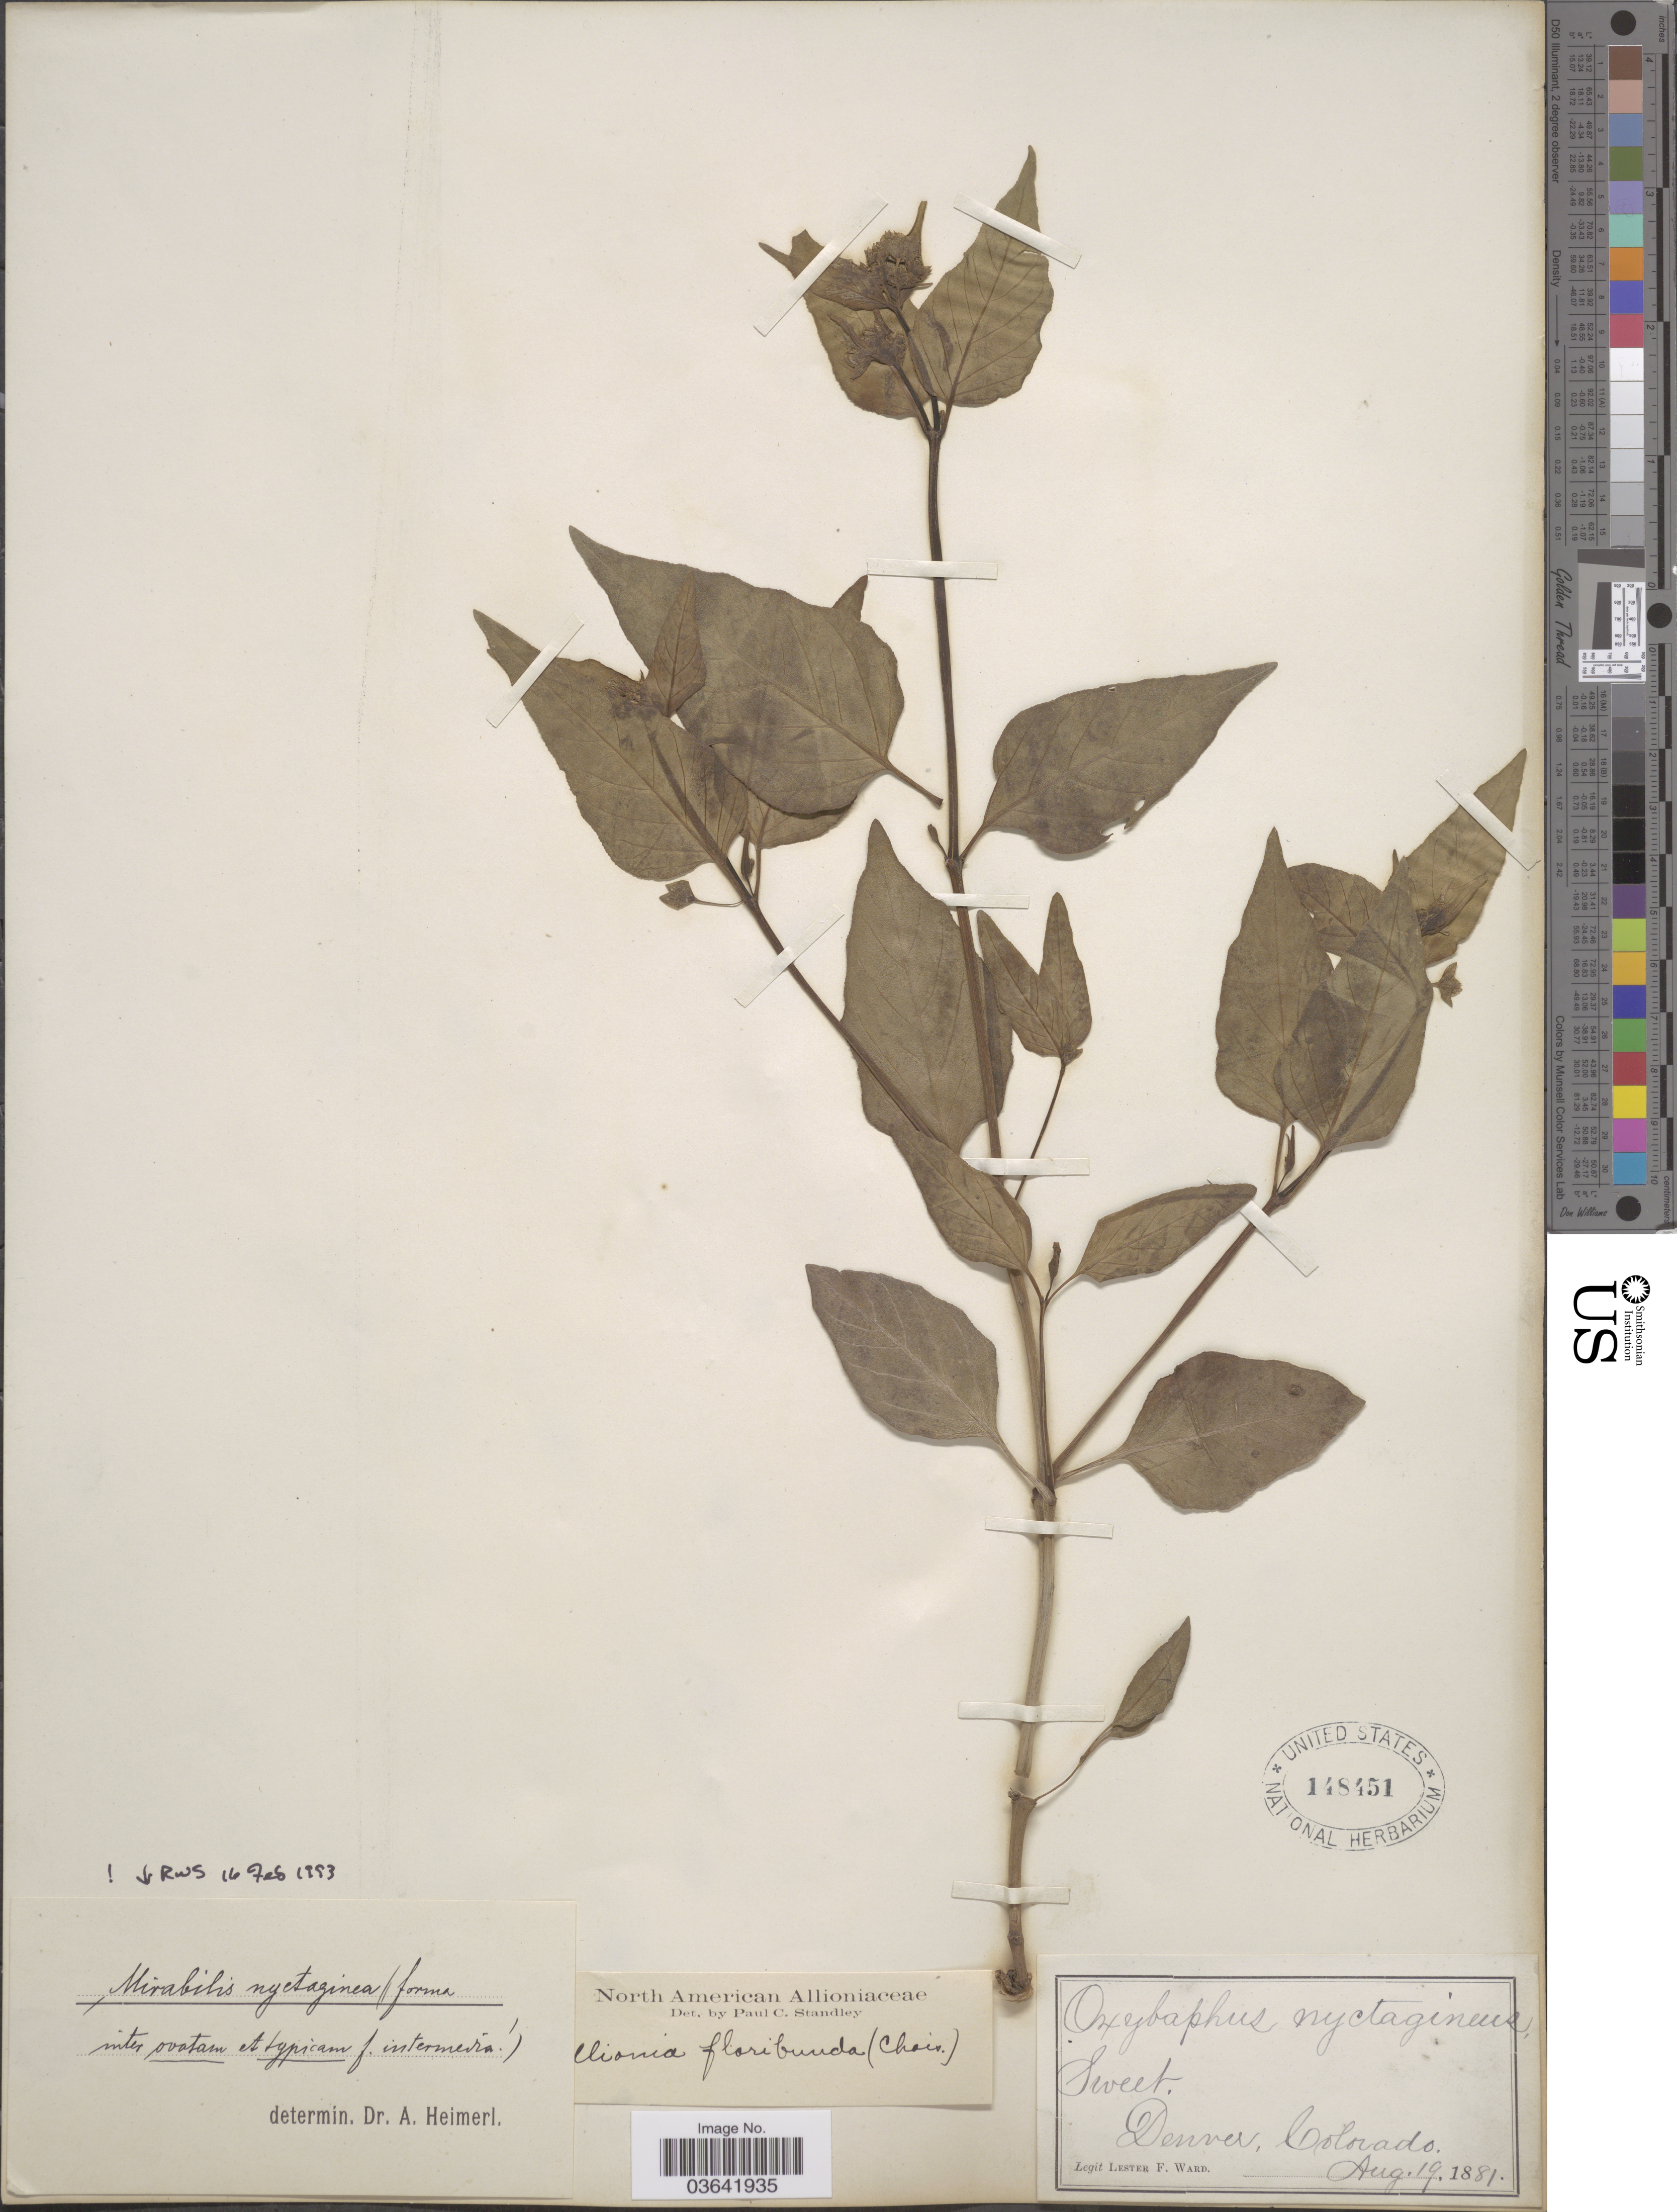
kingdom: Plantae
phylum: Tracheophyta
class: Magnoliopsida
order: Caryophyllales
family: Nyctaginaceae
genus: Mirabilis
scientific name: Mirabilis nyctaginea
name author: (Michx.) MacMill.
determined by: Spellenberg, R.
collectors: L. F. Ward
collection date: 1881-08-19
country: United States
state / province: Colorado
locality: Denver.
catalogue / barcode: US 148451